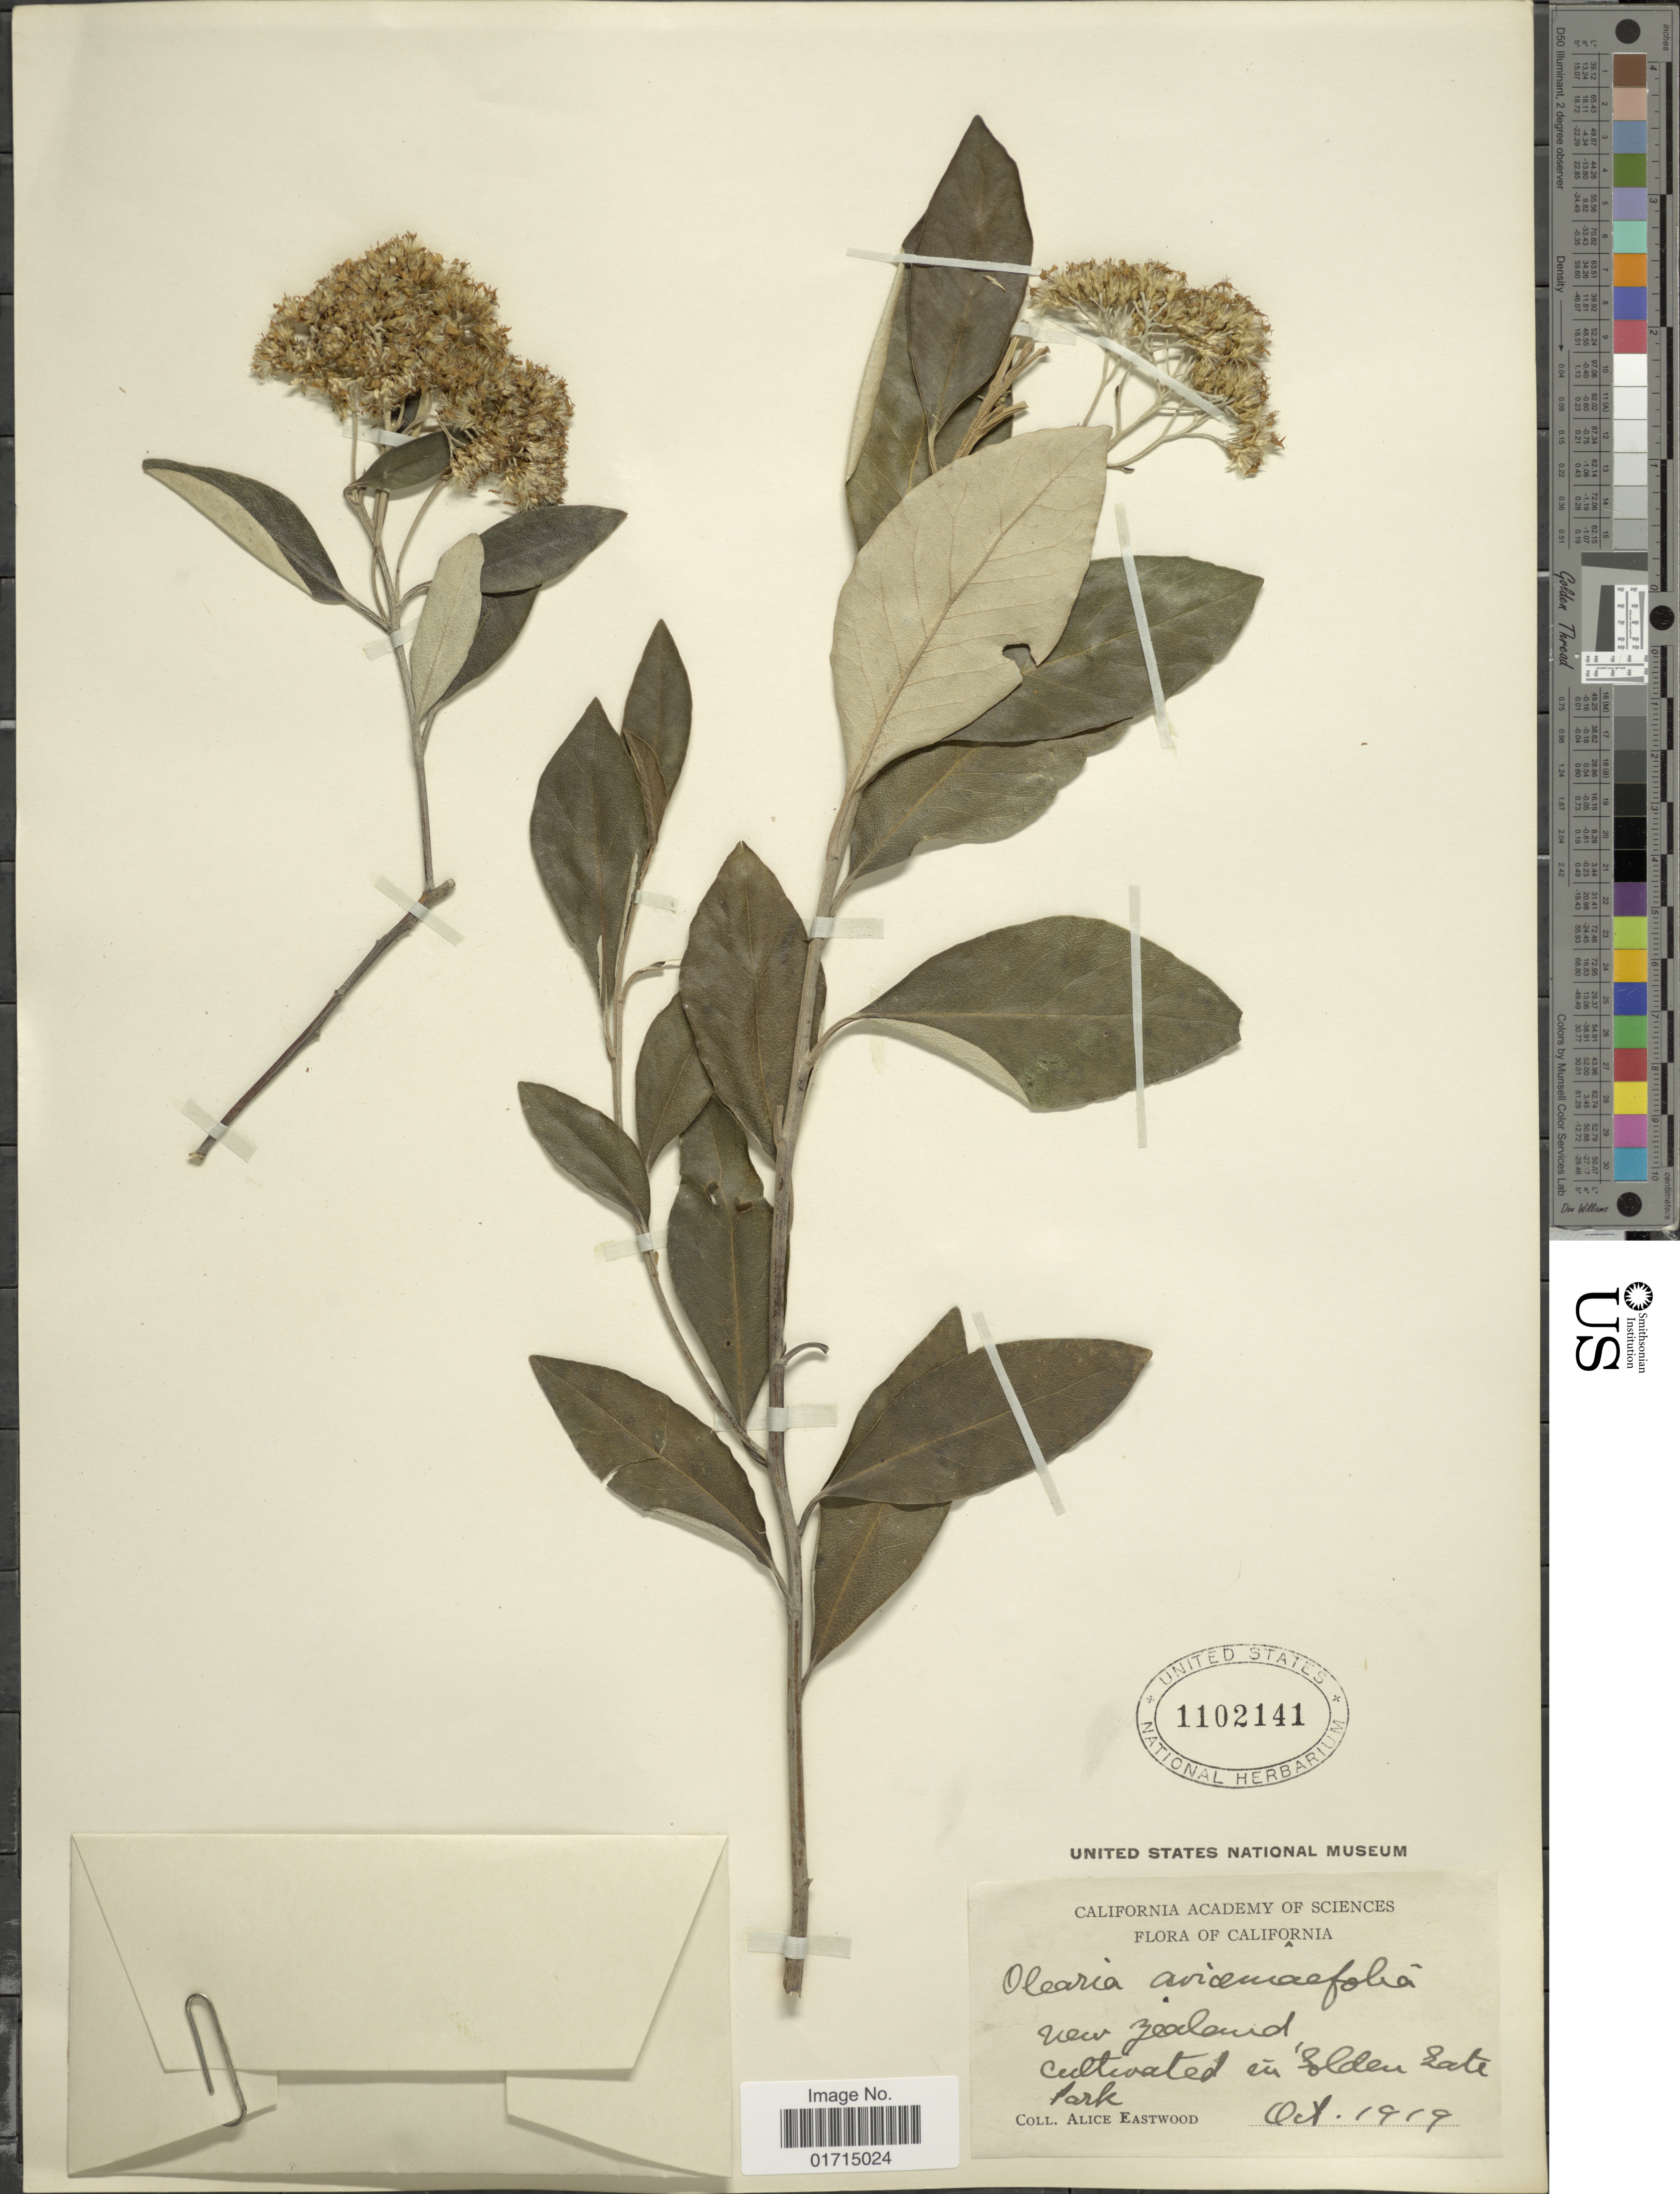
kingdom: Plantae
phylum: Tracheophyta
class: Magnoliopsida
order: Asterales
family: Asteraceae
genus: Olearia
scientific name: Olearia avicenniifolia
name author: (Raoul) Hook. f.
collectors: A. Eastwood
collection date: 1919-10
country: United States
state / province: California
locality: Cultivated in Golden Gate Park.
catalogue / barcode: US 1102141